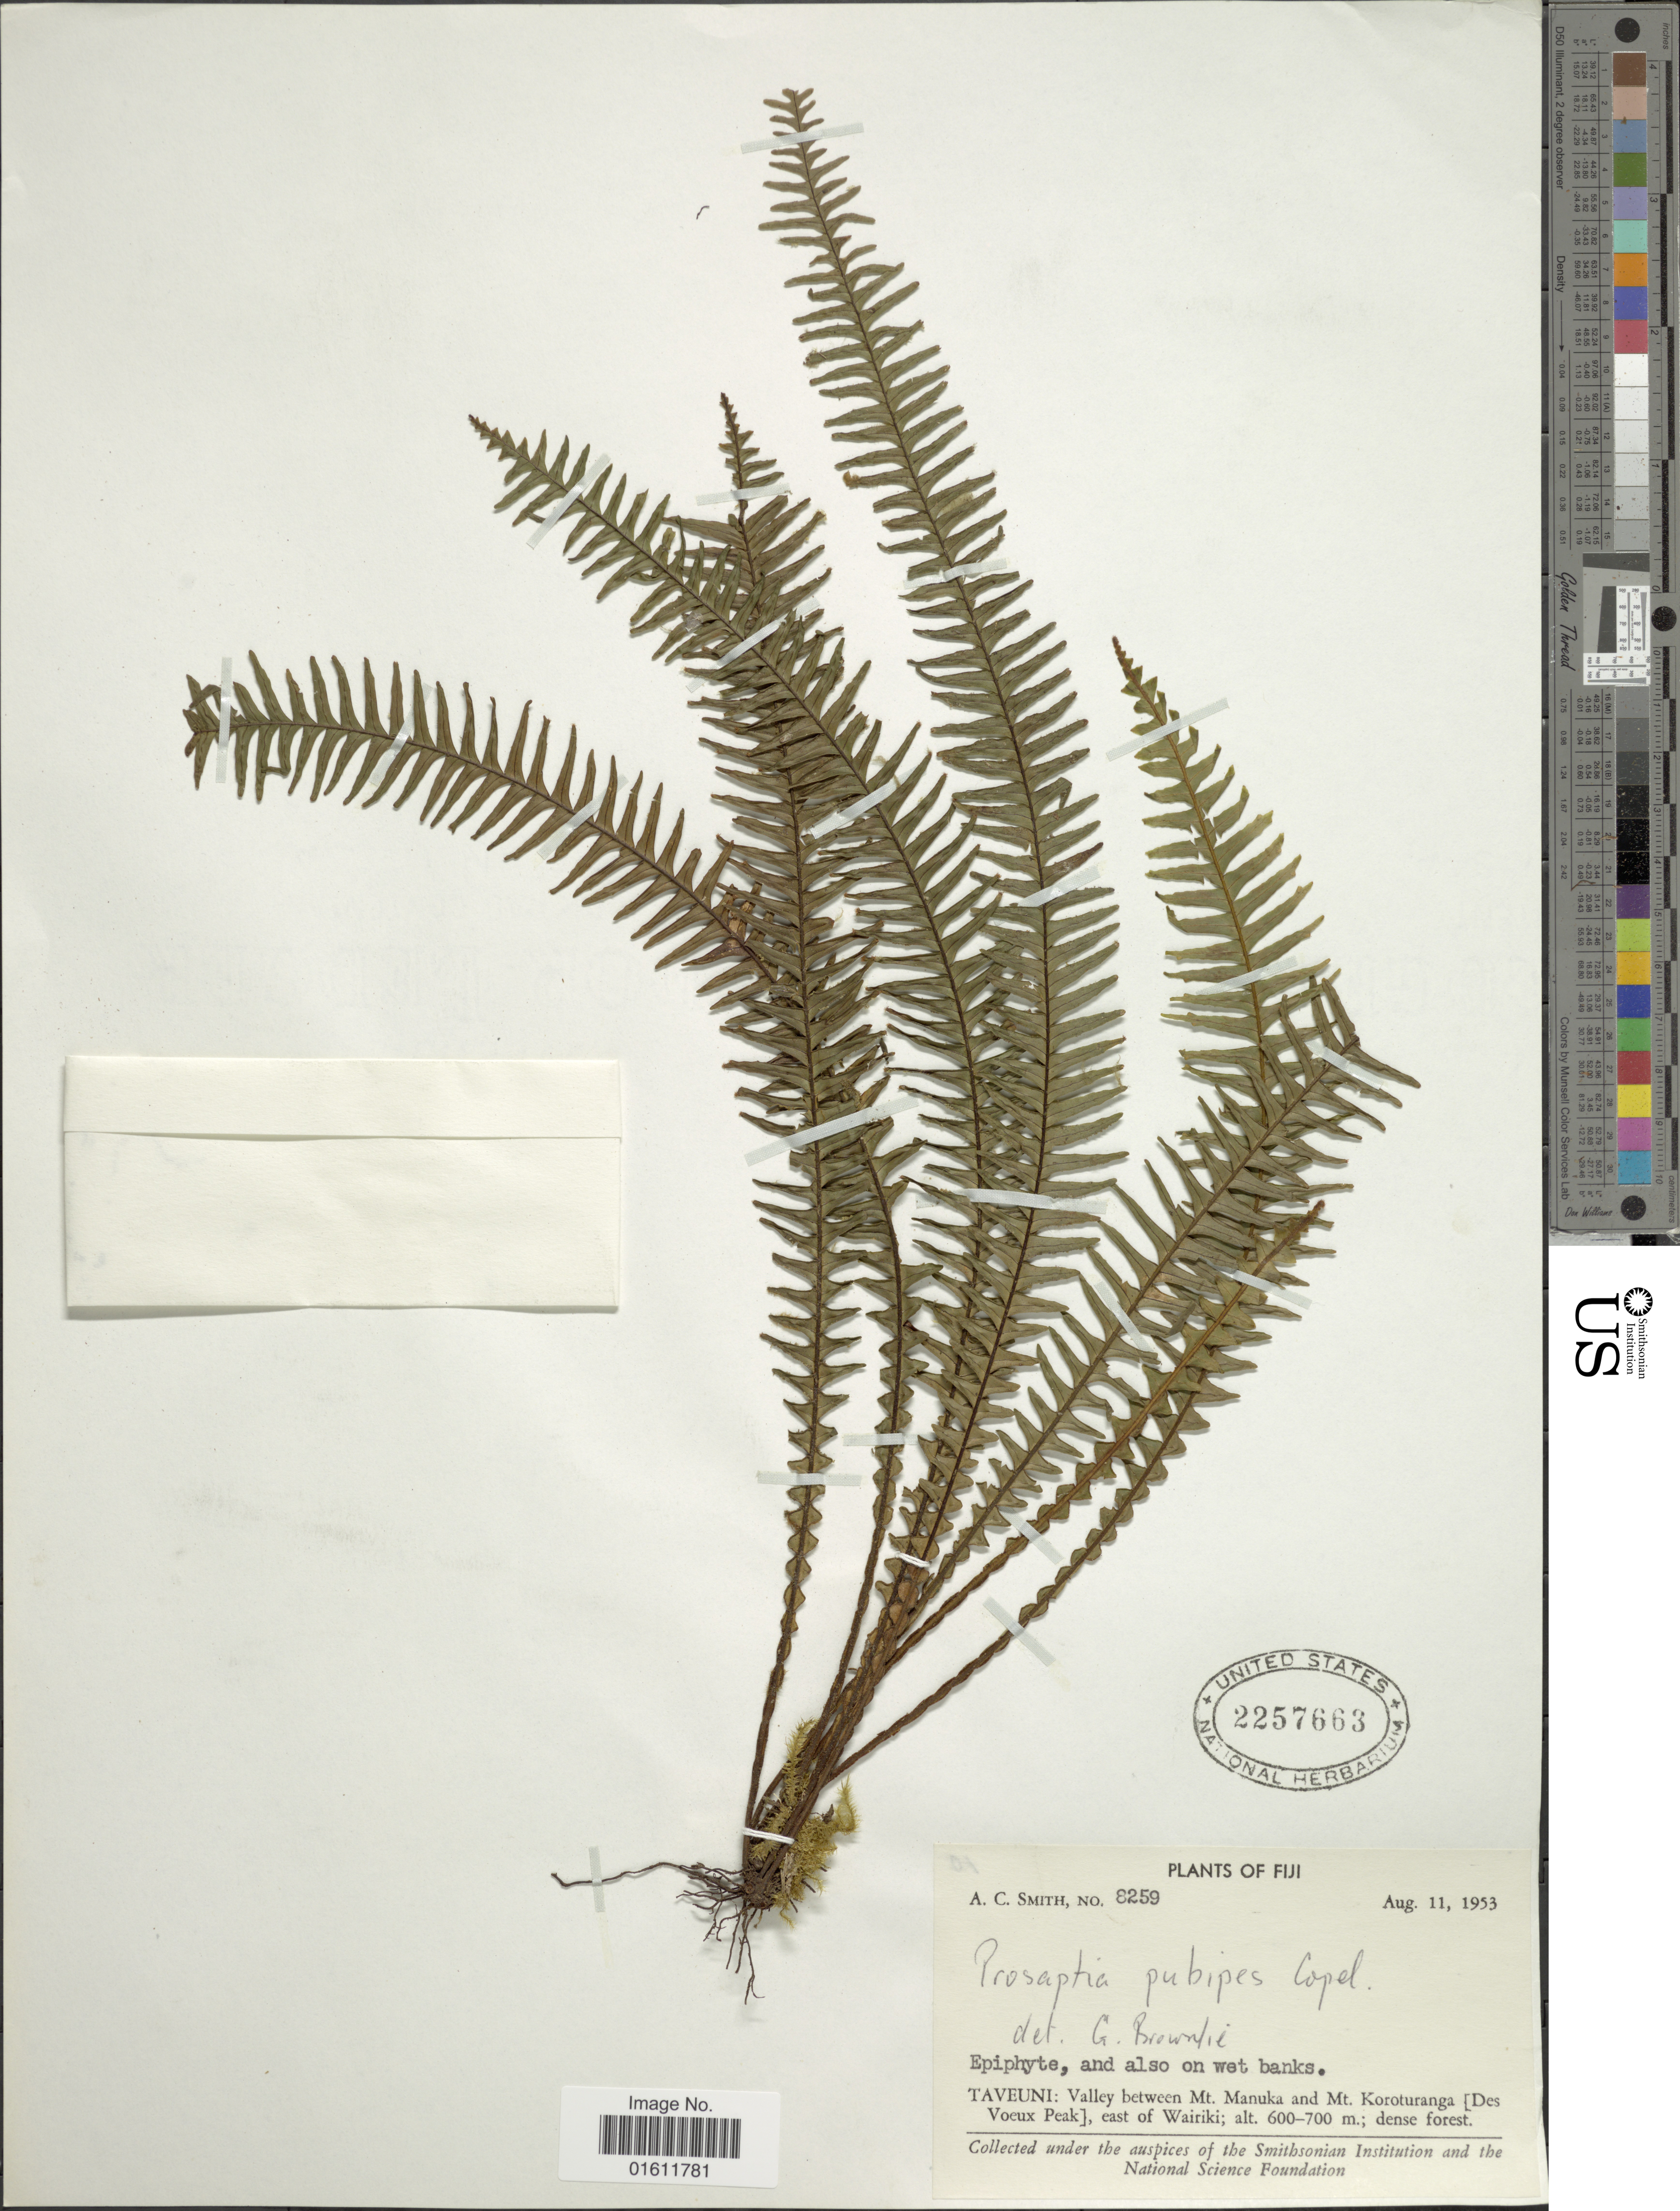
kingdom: Plantae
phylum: Tracheophyta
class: Polypodiopsida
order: Polypodiales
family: Polypodiaceae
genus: Prosaptia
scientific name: Prosaptia pubipes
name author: Copel.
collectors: A. C. Smith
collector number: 8259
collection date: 1953-08-11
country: Fiji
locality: Taveuni: Valley between Mt. Manuka and Mt. Koroturanga (Des Voeux Peak), east of Wairiki.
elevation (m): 600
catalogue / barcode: US 2257663